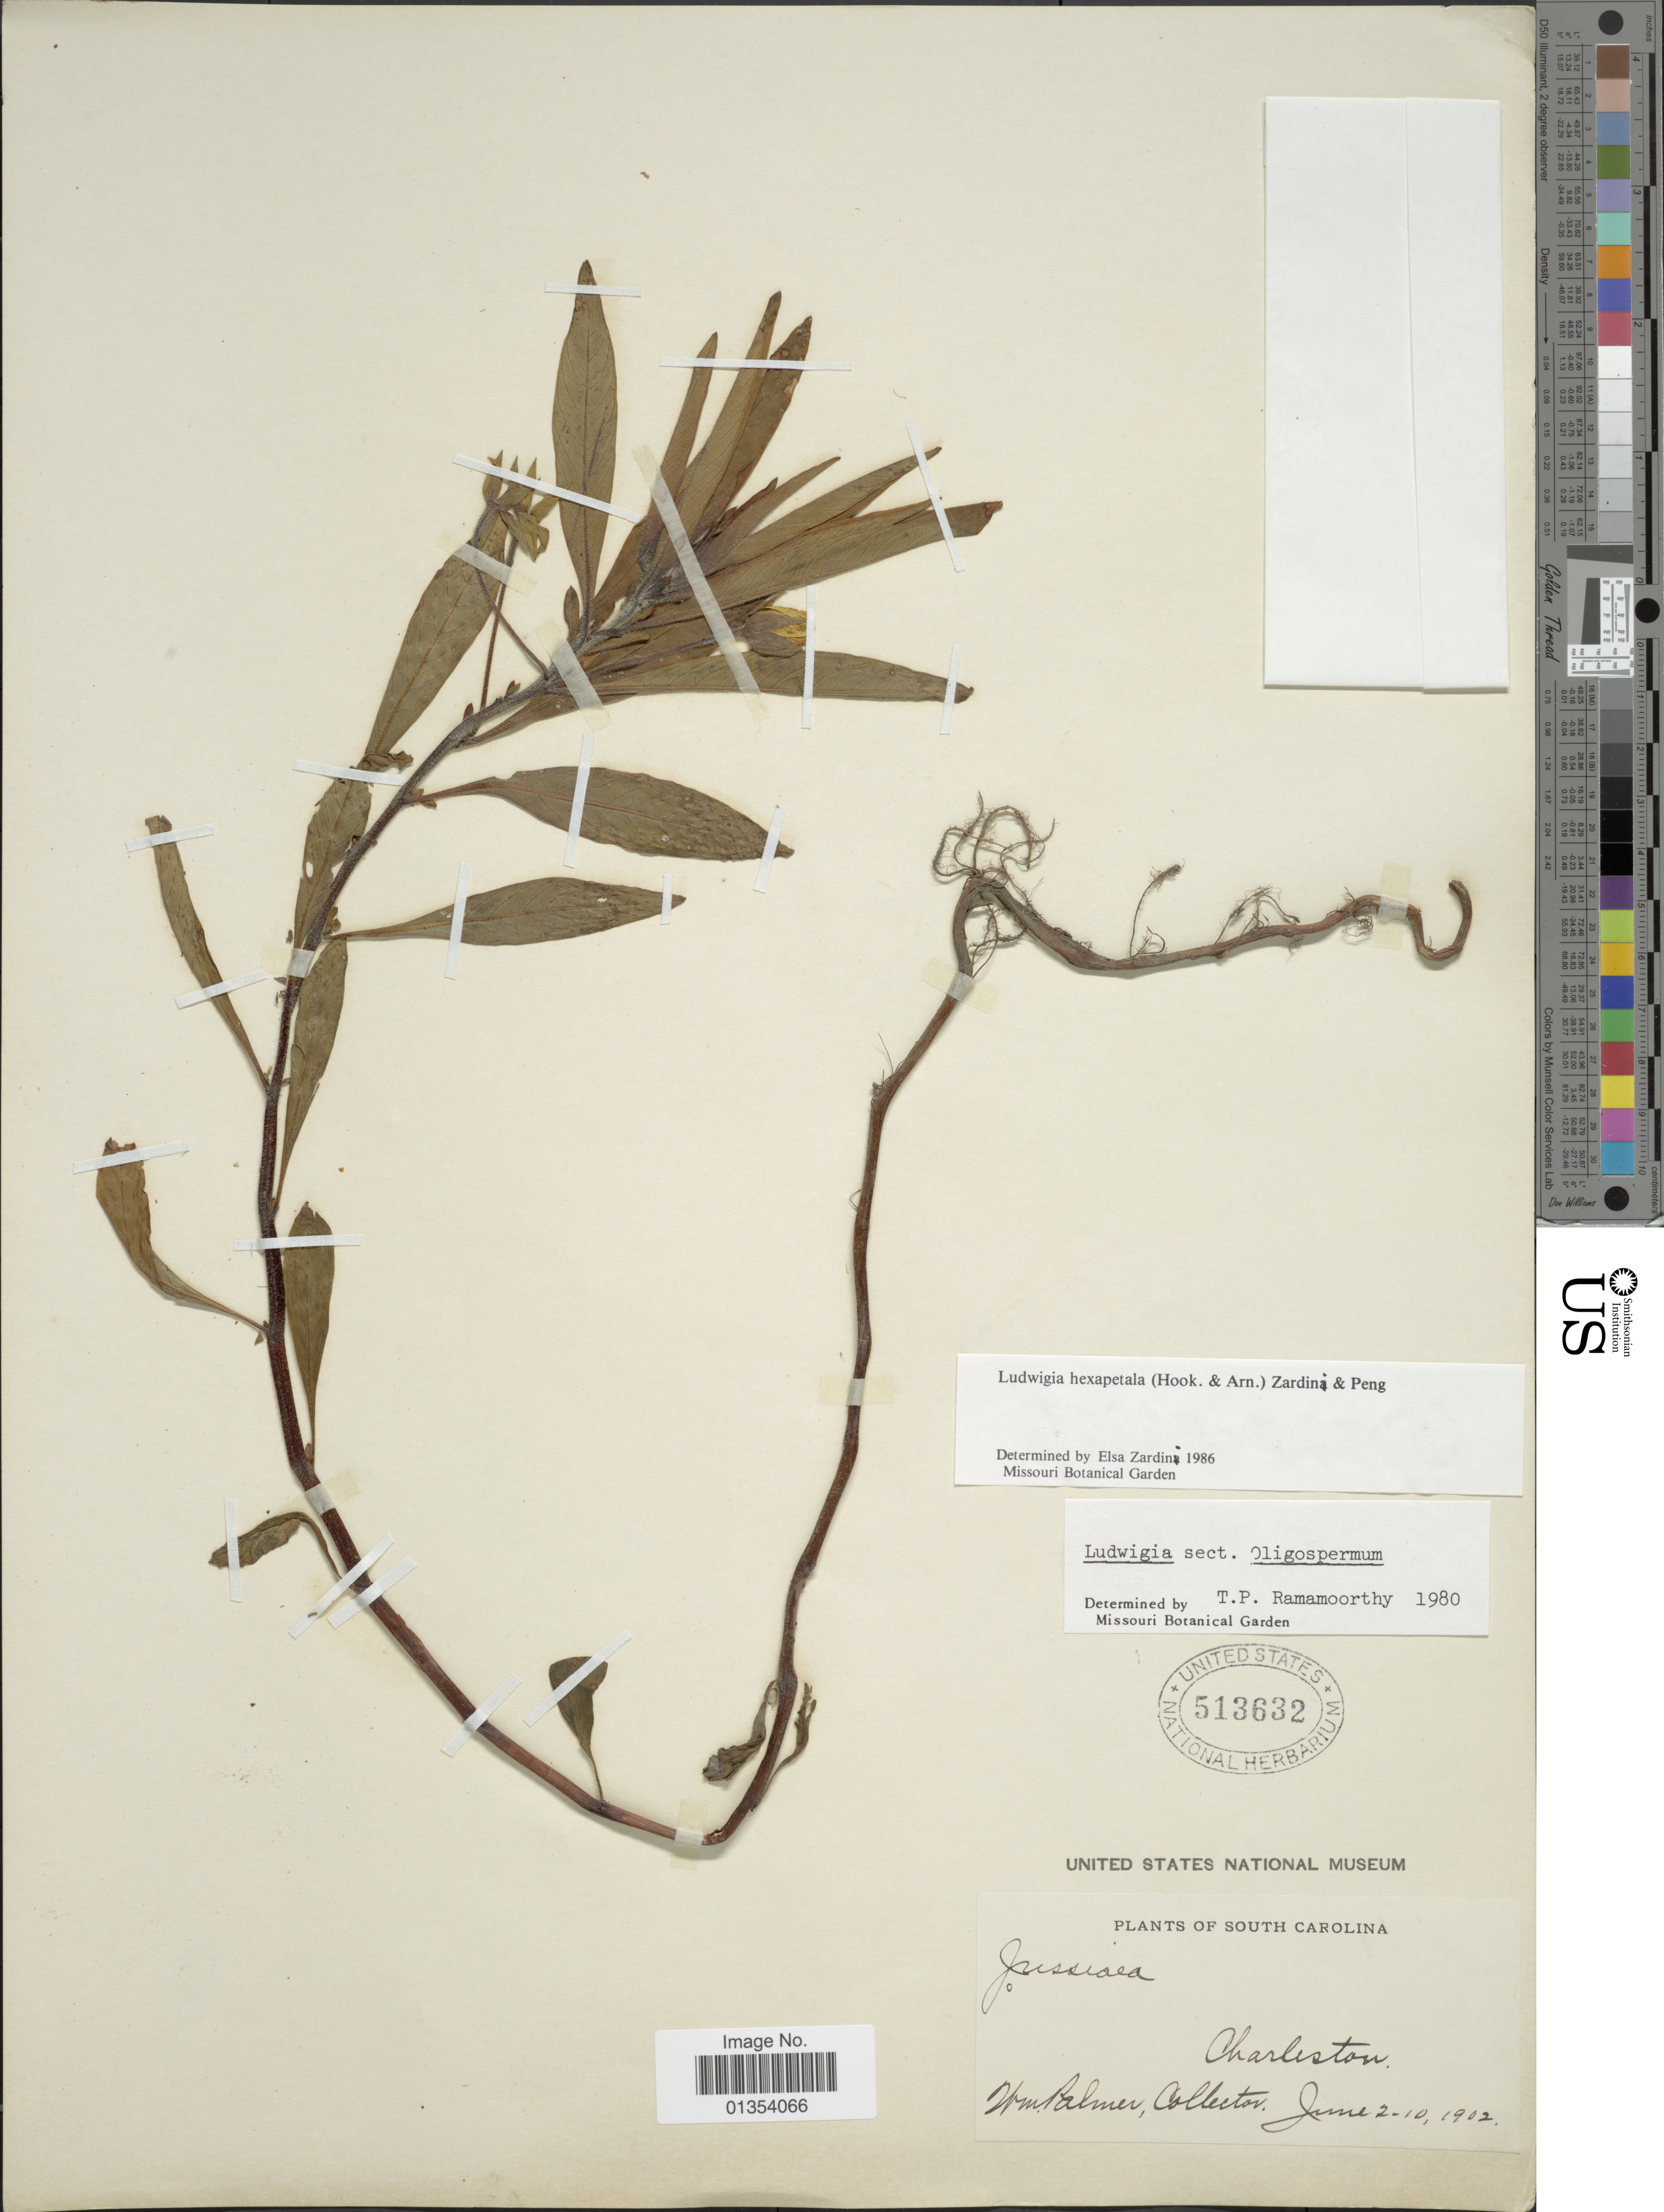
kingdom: Plantae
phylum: Tracheophyta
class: Magnoliopsida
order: Myrtales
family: Onagraceae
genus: Ludwigia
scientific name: Ludwigia hexapetala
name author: (Hook. & Arn.) Zardini et al.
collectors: W. Palmer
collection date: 1902-06-02/1902-06-10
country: United States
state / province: South Carolina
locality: Charleston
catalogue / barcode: US 513632